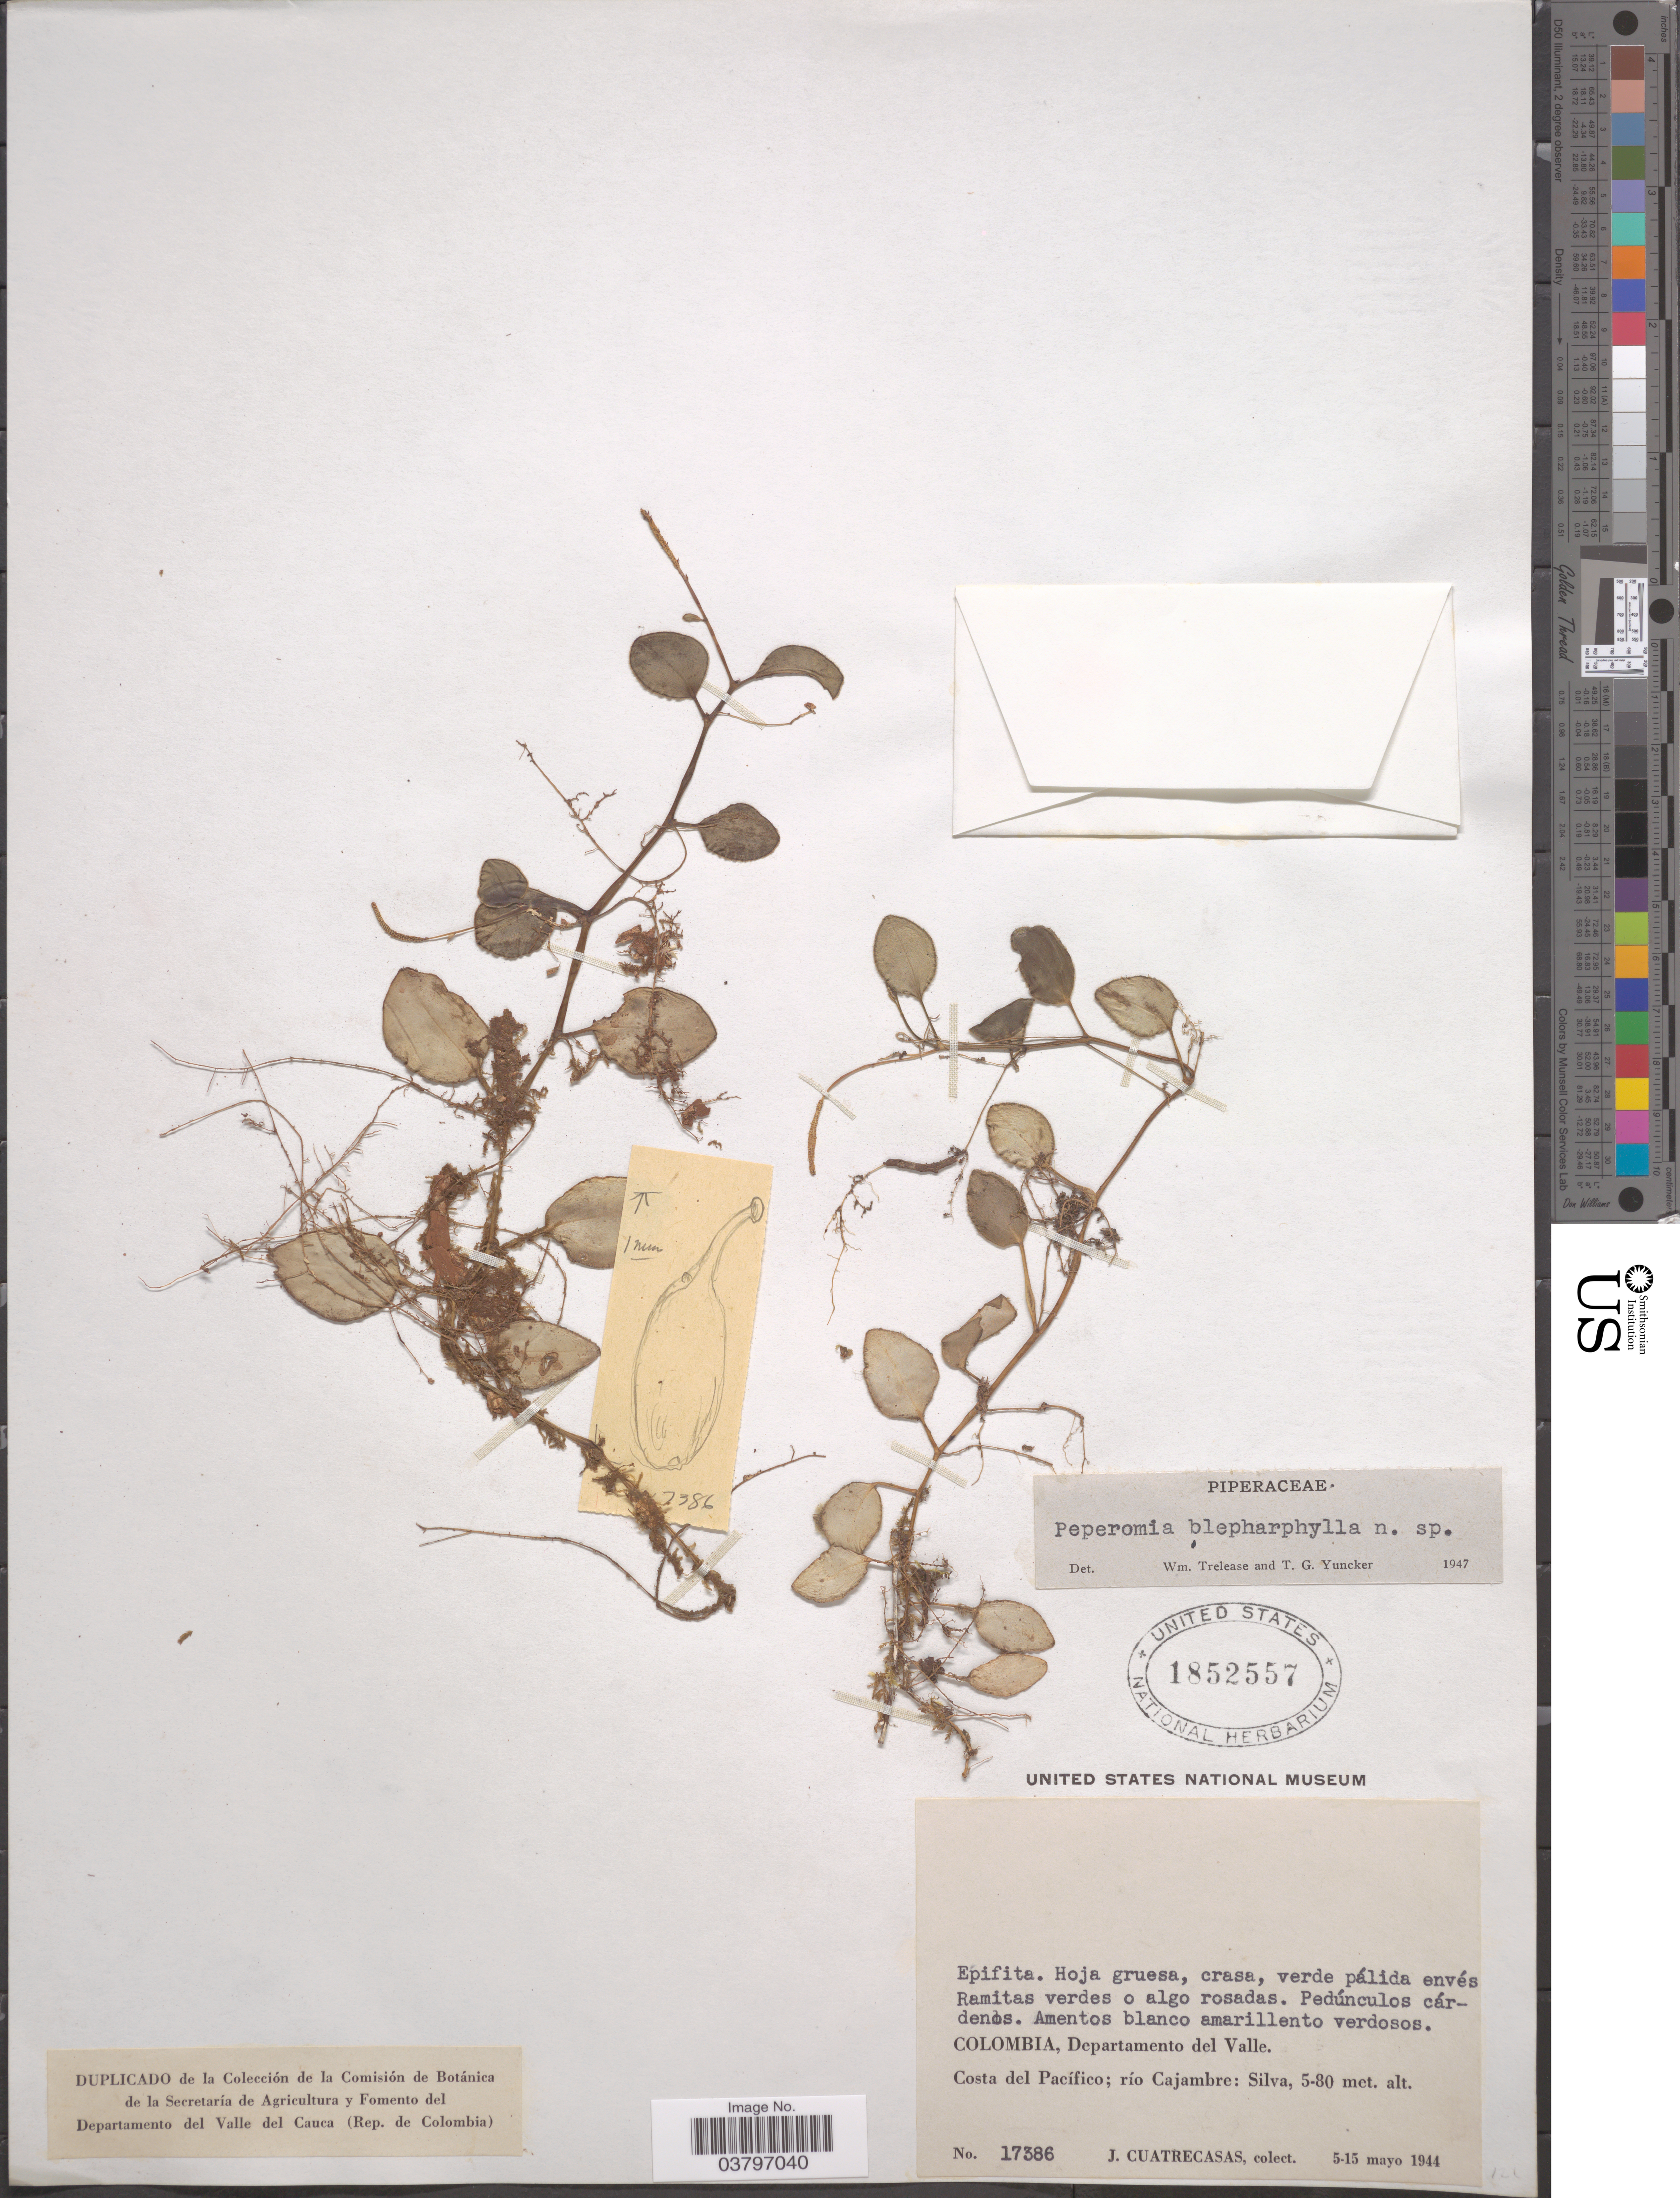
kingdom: Plantae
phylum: Tracheophyta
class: Magnoliopsida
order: Piperales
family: Piperaceae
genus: Peperomia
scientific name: Peperomia ciliaris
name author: C. DC.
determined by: Jiménez, José Estaban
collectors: J. Cuatrecasas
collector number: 17386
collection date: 1944-05-05/1944-05-15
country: Colombia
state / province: Valle del Cauca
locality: Departamento del Valle. Costa del Pacífico; río Cajambre.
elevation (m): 5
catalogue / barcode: US 1852557